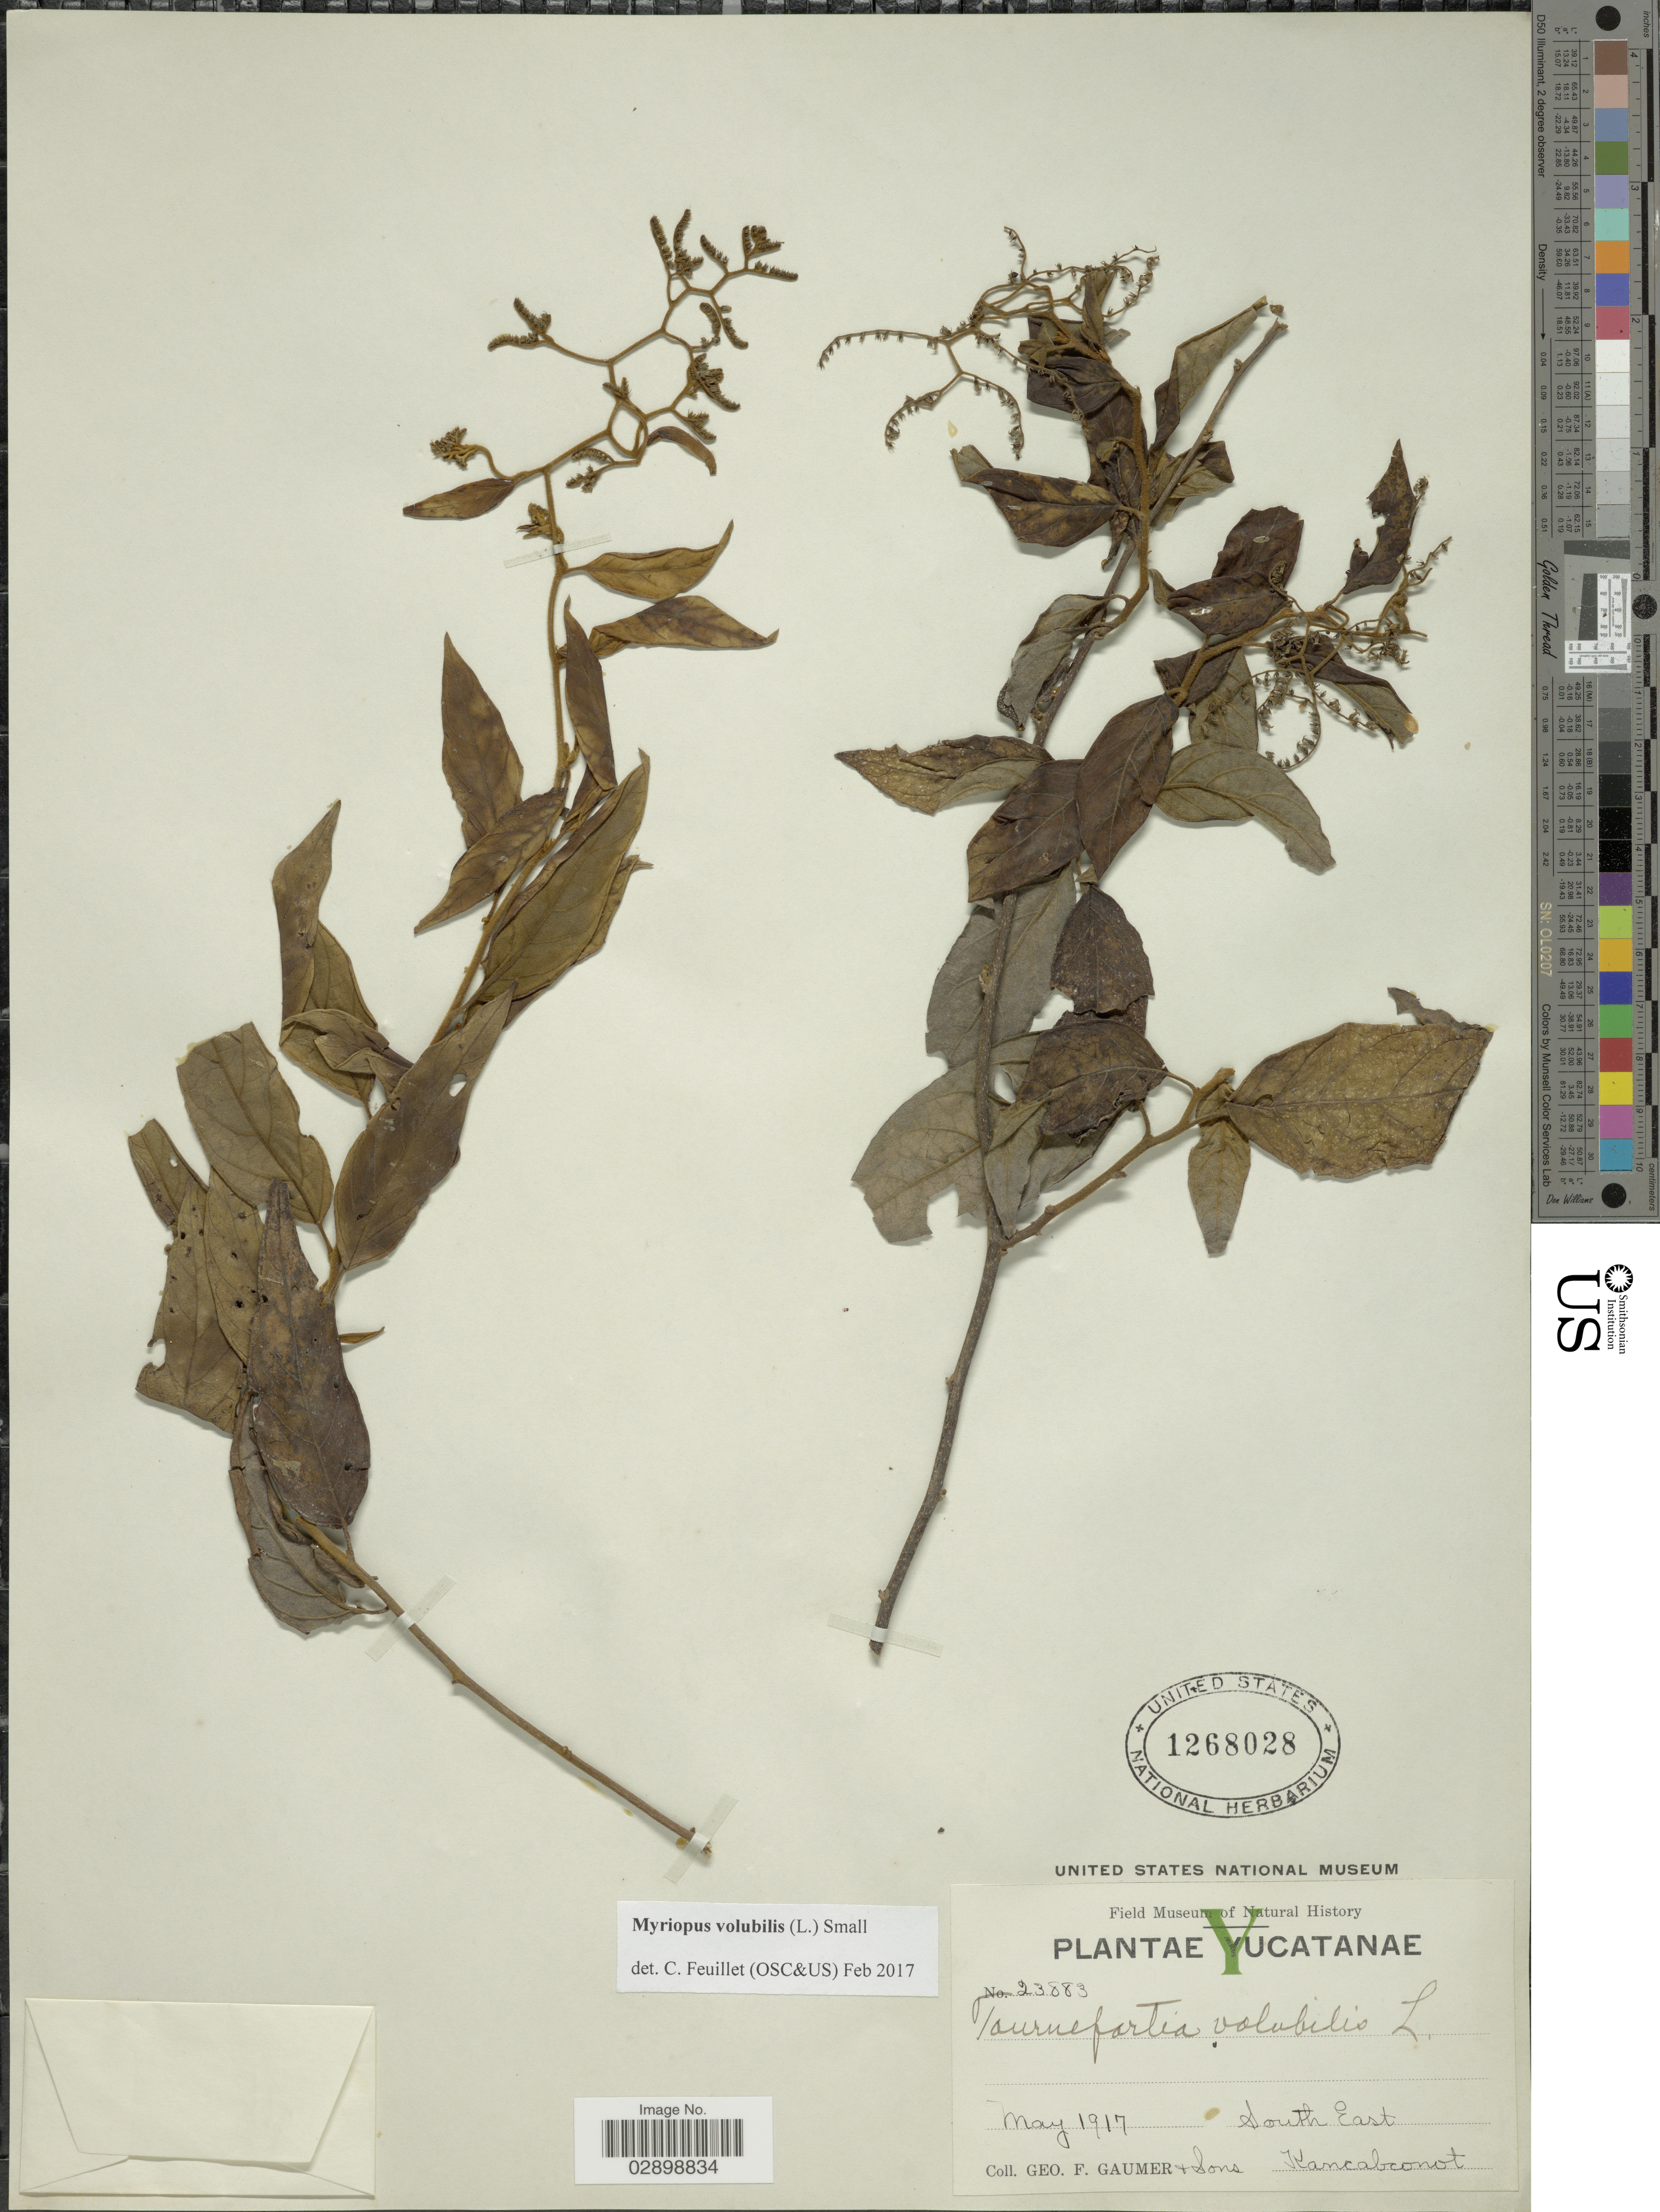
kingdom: Plantae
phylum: Tracheophyta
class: Magnoliopsida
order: Boraginales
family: Heliotropiaceae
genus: Myriopus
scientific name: Myriopus volubilis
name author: (L.) Small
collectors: G. F. Gaumer & et al.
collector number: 23883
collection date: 1917-05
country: Mexico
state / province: Yucatán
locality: Yucatanae. South East. Kancabconot.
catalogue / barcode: US 1268028